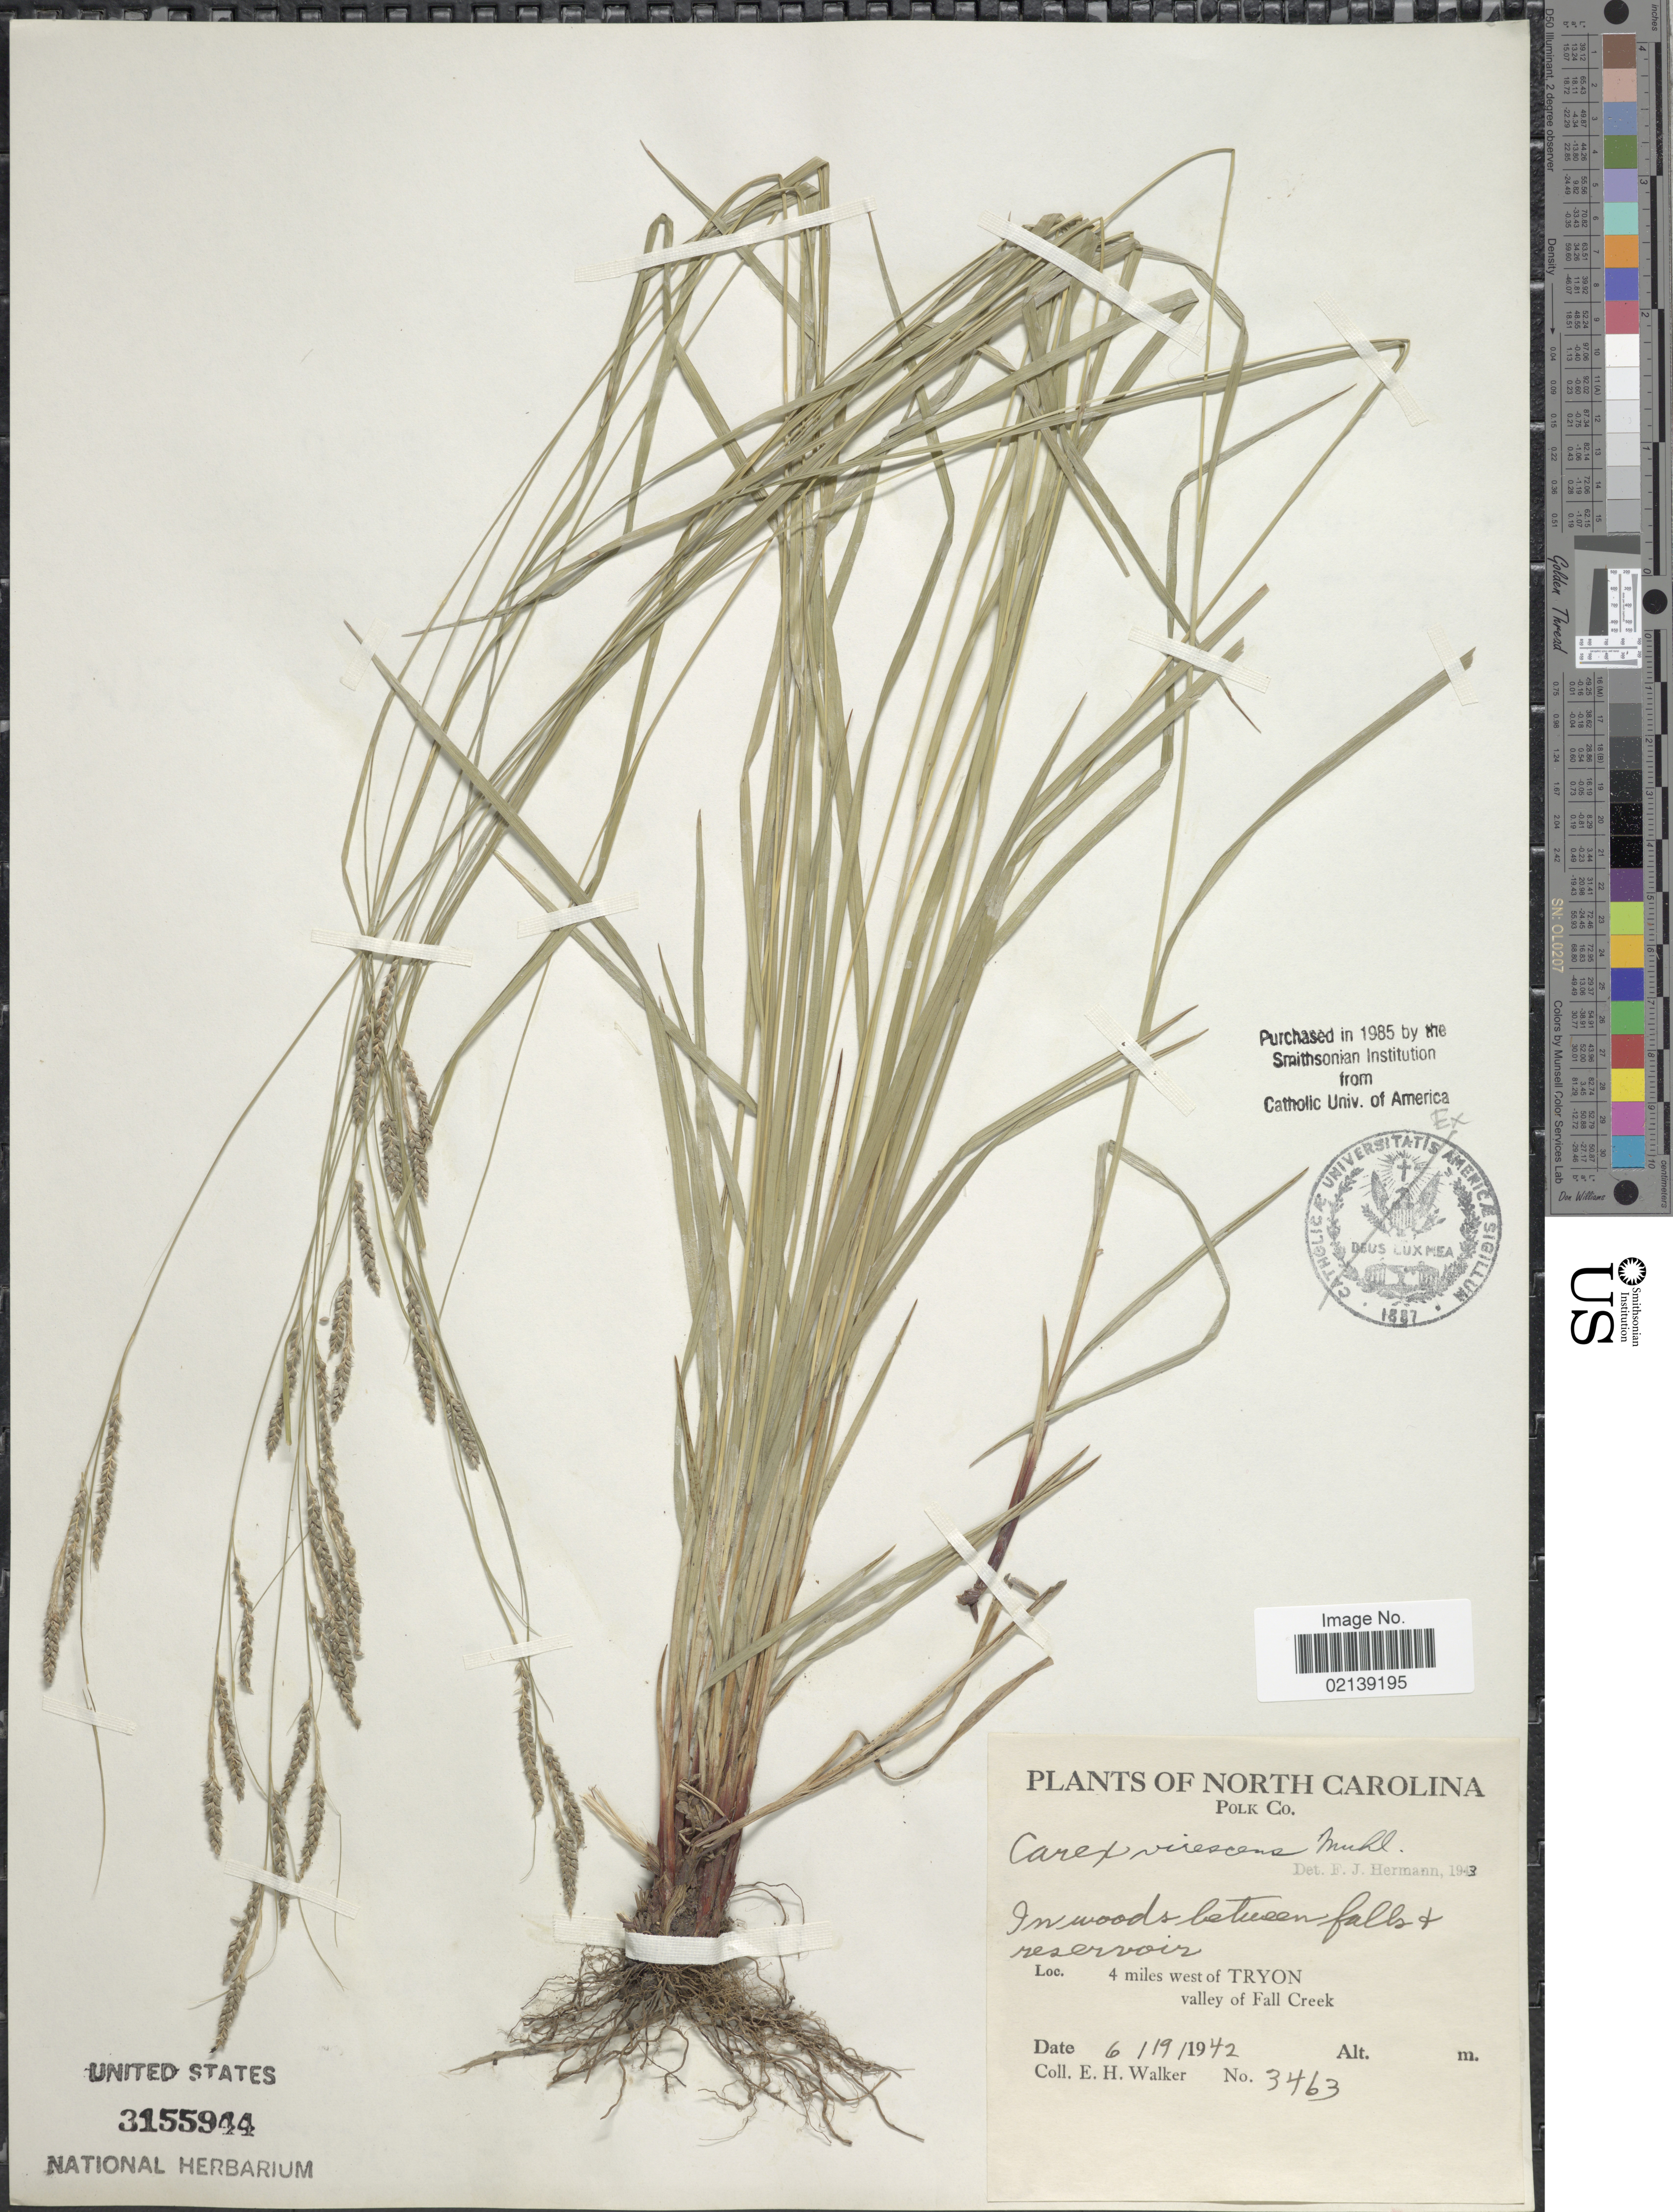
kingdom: Plantae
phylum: Tracheophyta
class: Liliopsida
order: Poales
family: Cyperaceae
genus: Carex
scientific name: Carex virescens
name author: Muhl. ex Willd.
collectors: E. H. Walker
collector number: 3463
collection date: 1942-06-19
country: United States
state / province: North Carolina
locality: Polk Co., in woods between falls + reservoir, 4 miles west of Tryon, valley of Fall Creek.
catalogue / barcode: US 3155944